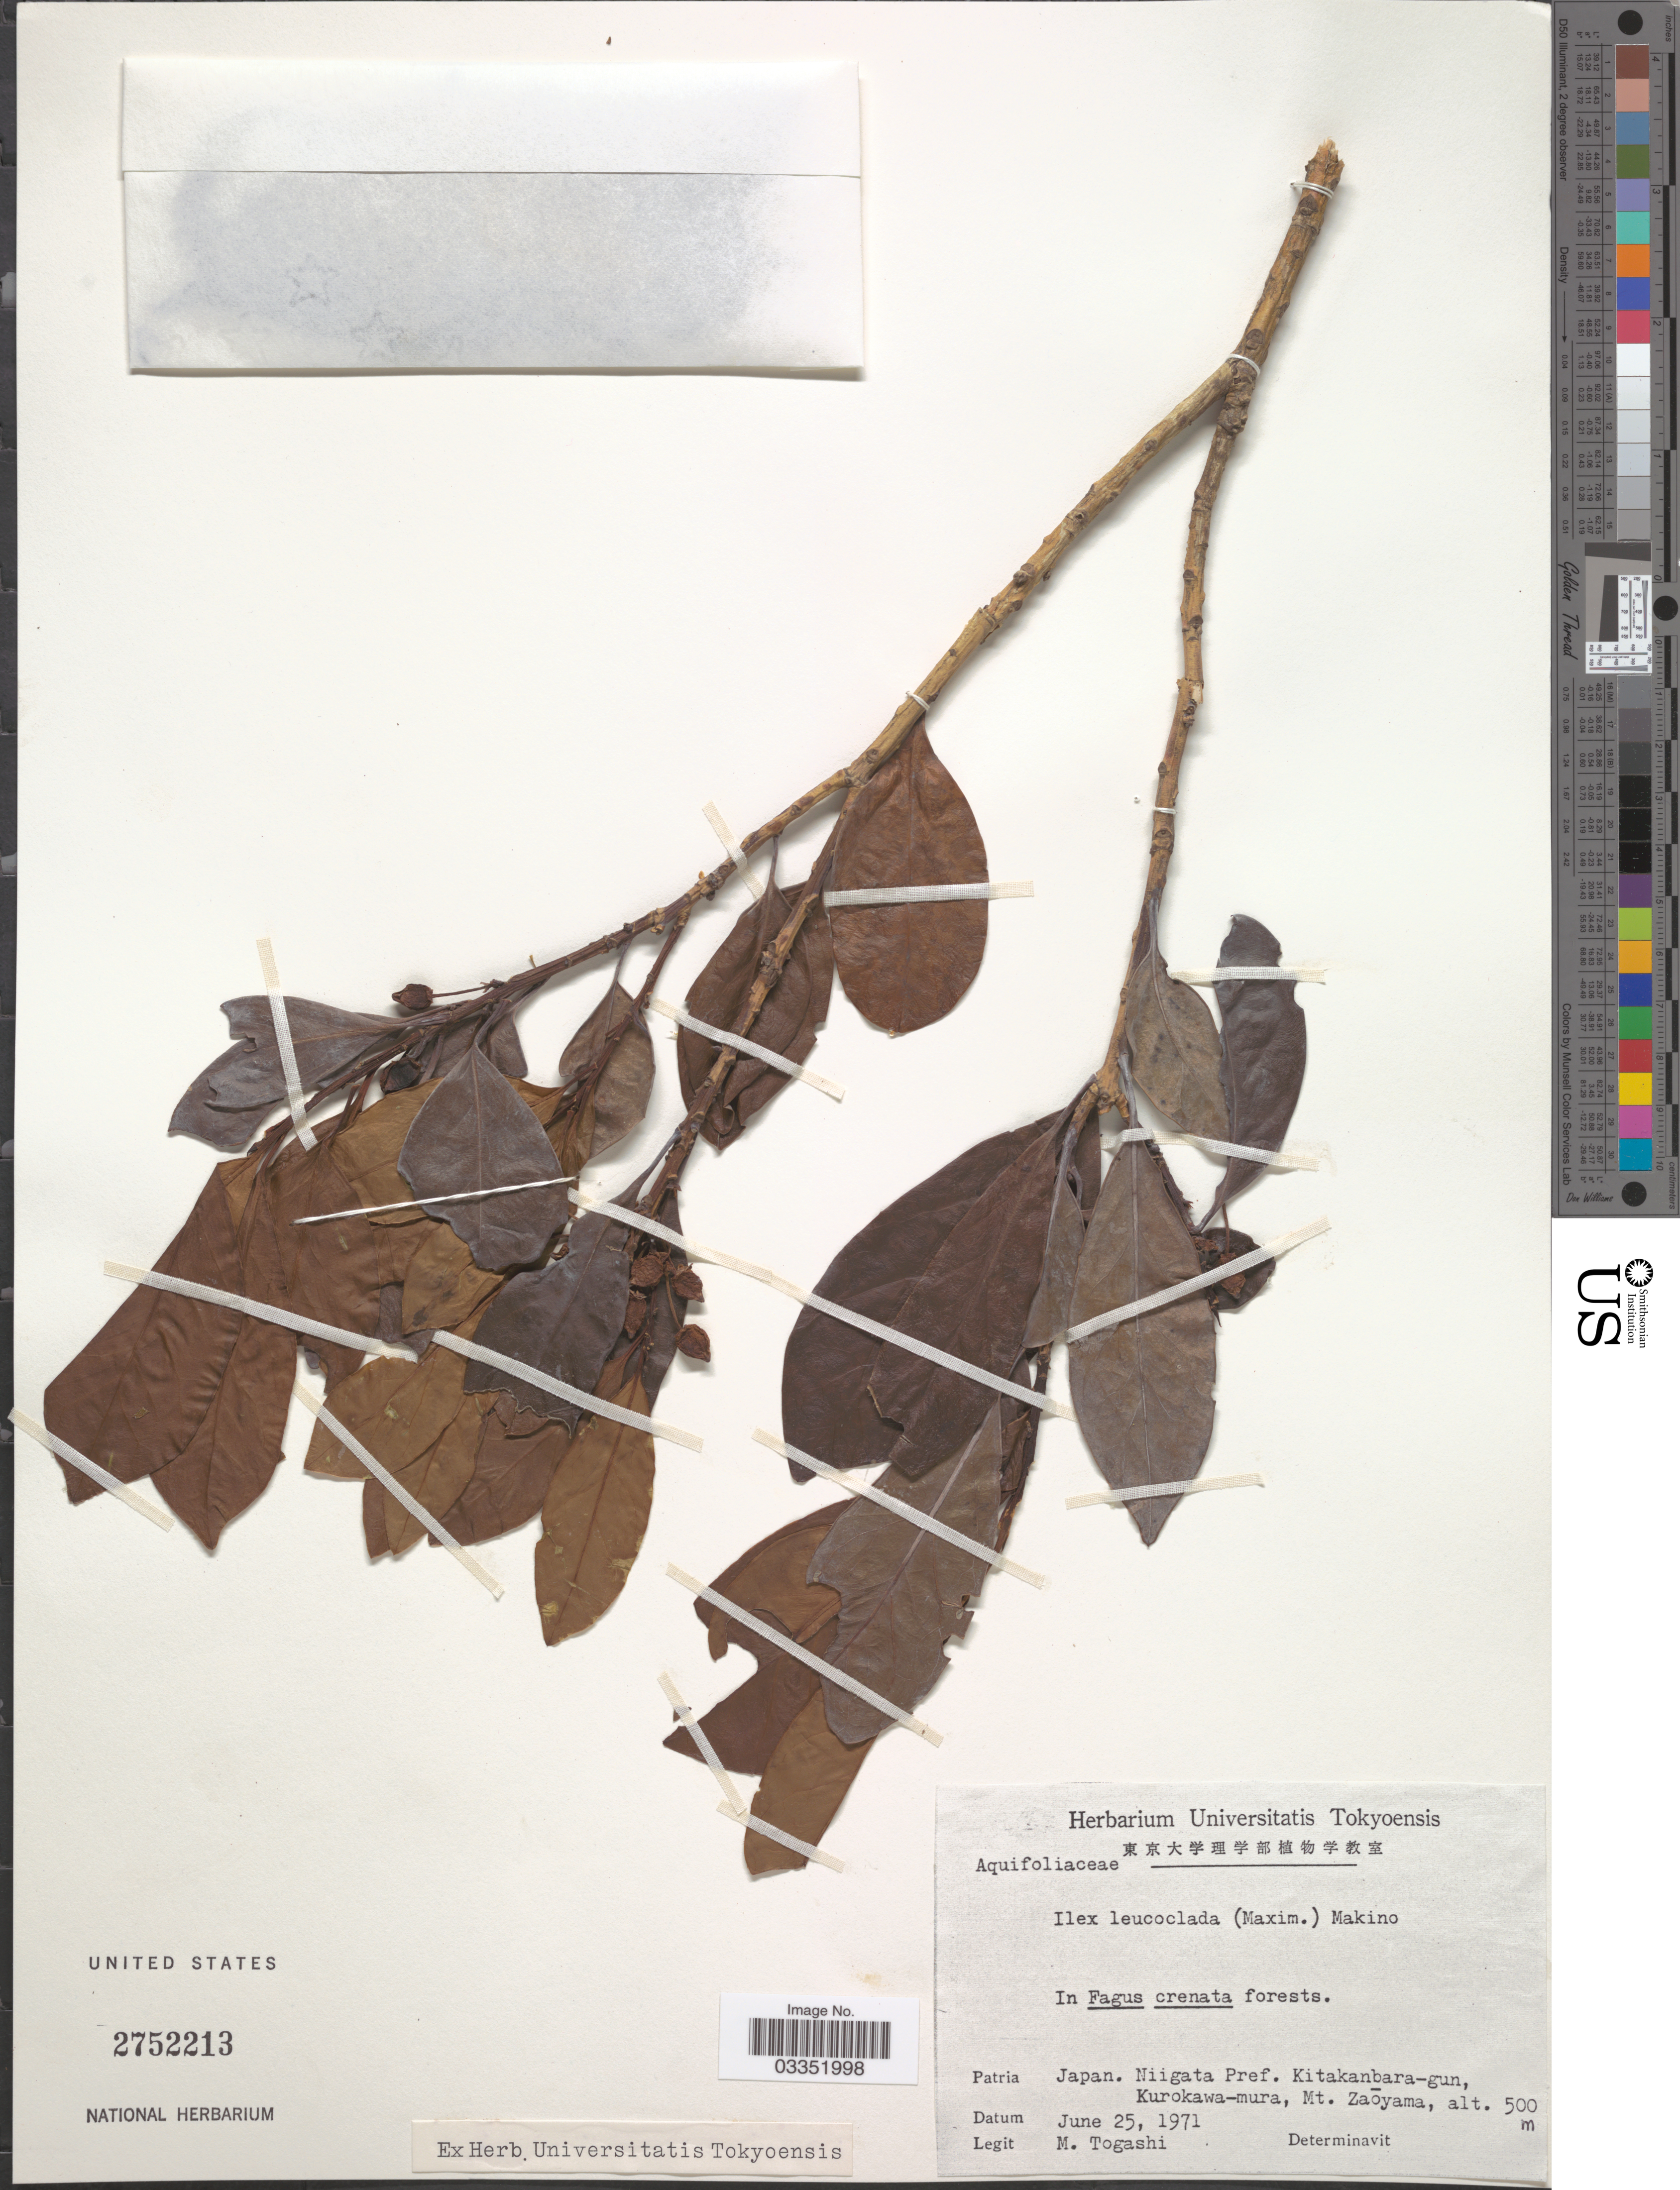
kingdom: Plantae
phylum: Tracheophyta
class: Magnoliopsida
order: Aquifoliales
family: Aquifoliaceae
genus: Ilex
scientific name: Ilex leucoclada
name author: (Maxim.) Makino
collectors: M. Togashi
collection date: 1971-06-25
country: Japan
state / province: Niigata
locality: Niigata Pref. Kitakanbara-gun, Kurokawa-mura, Mt. Zaōyama.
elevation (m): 500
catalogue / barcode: US 2752213